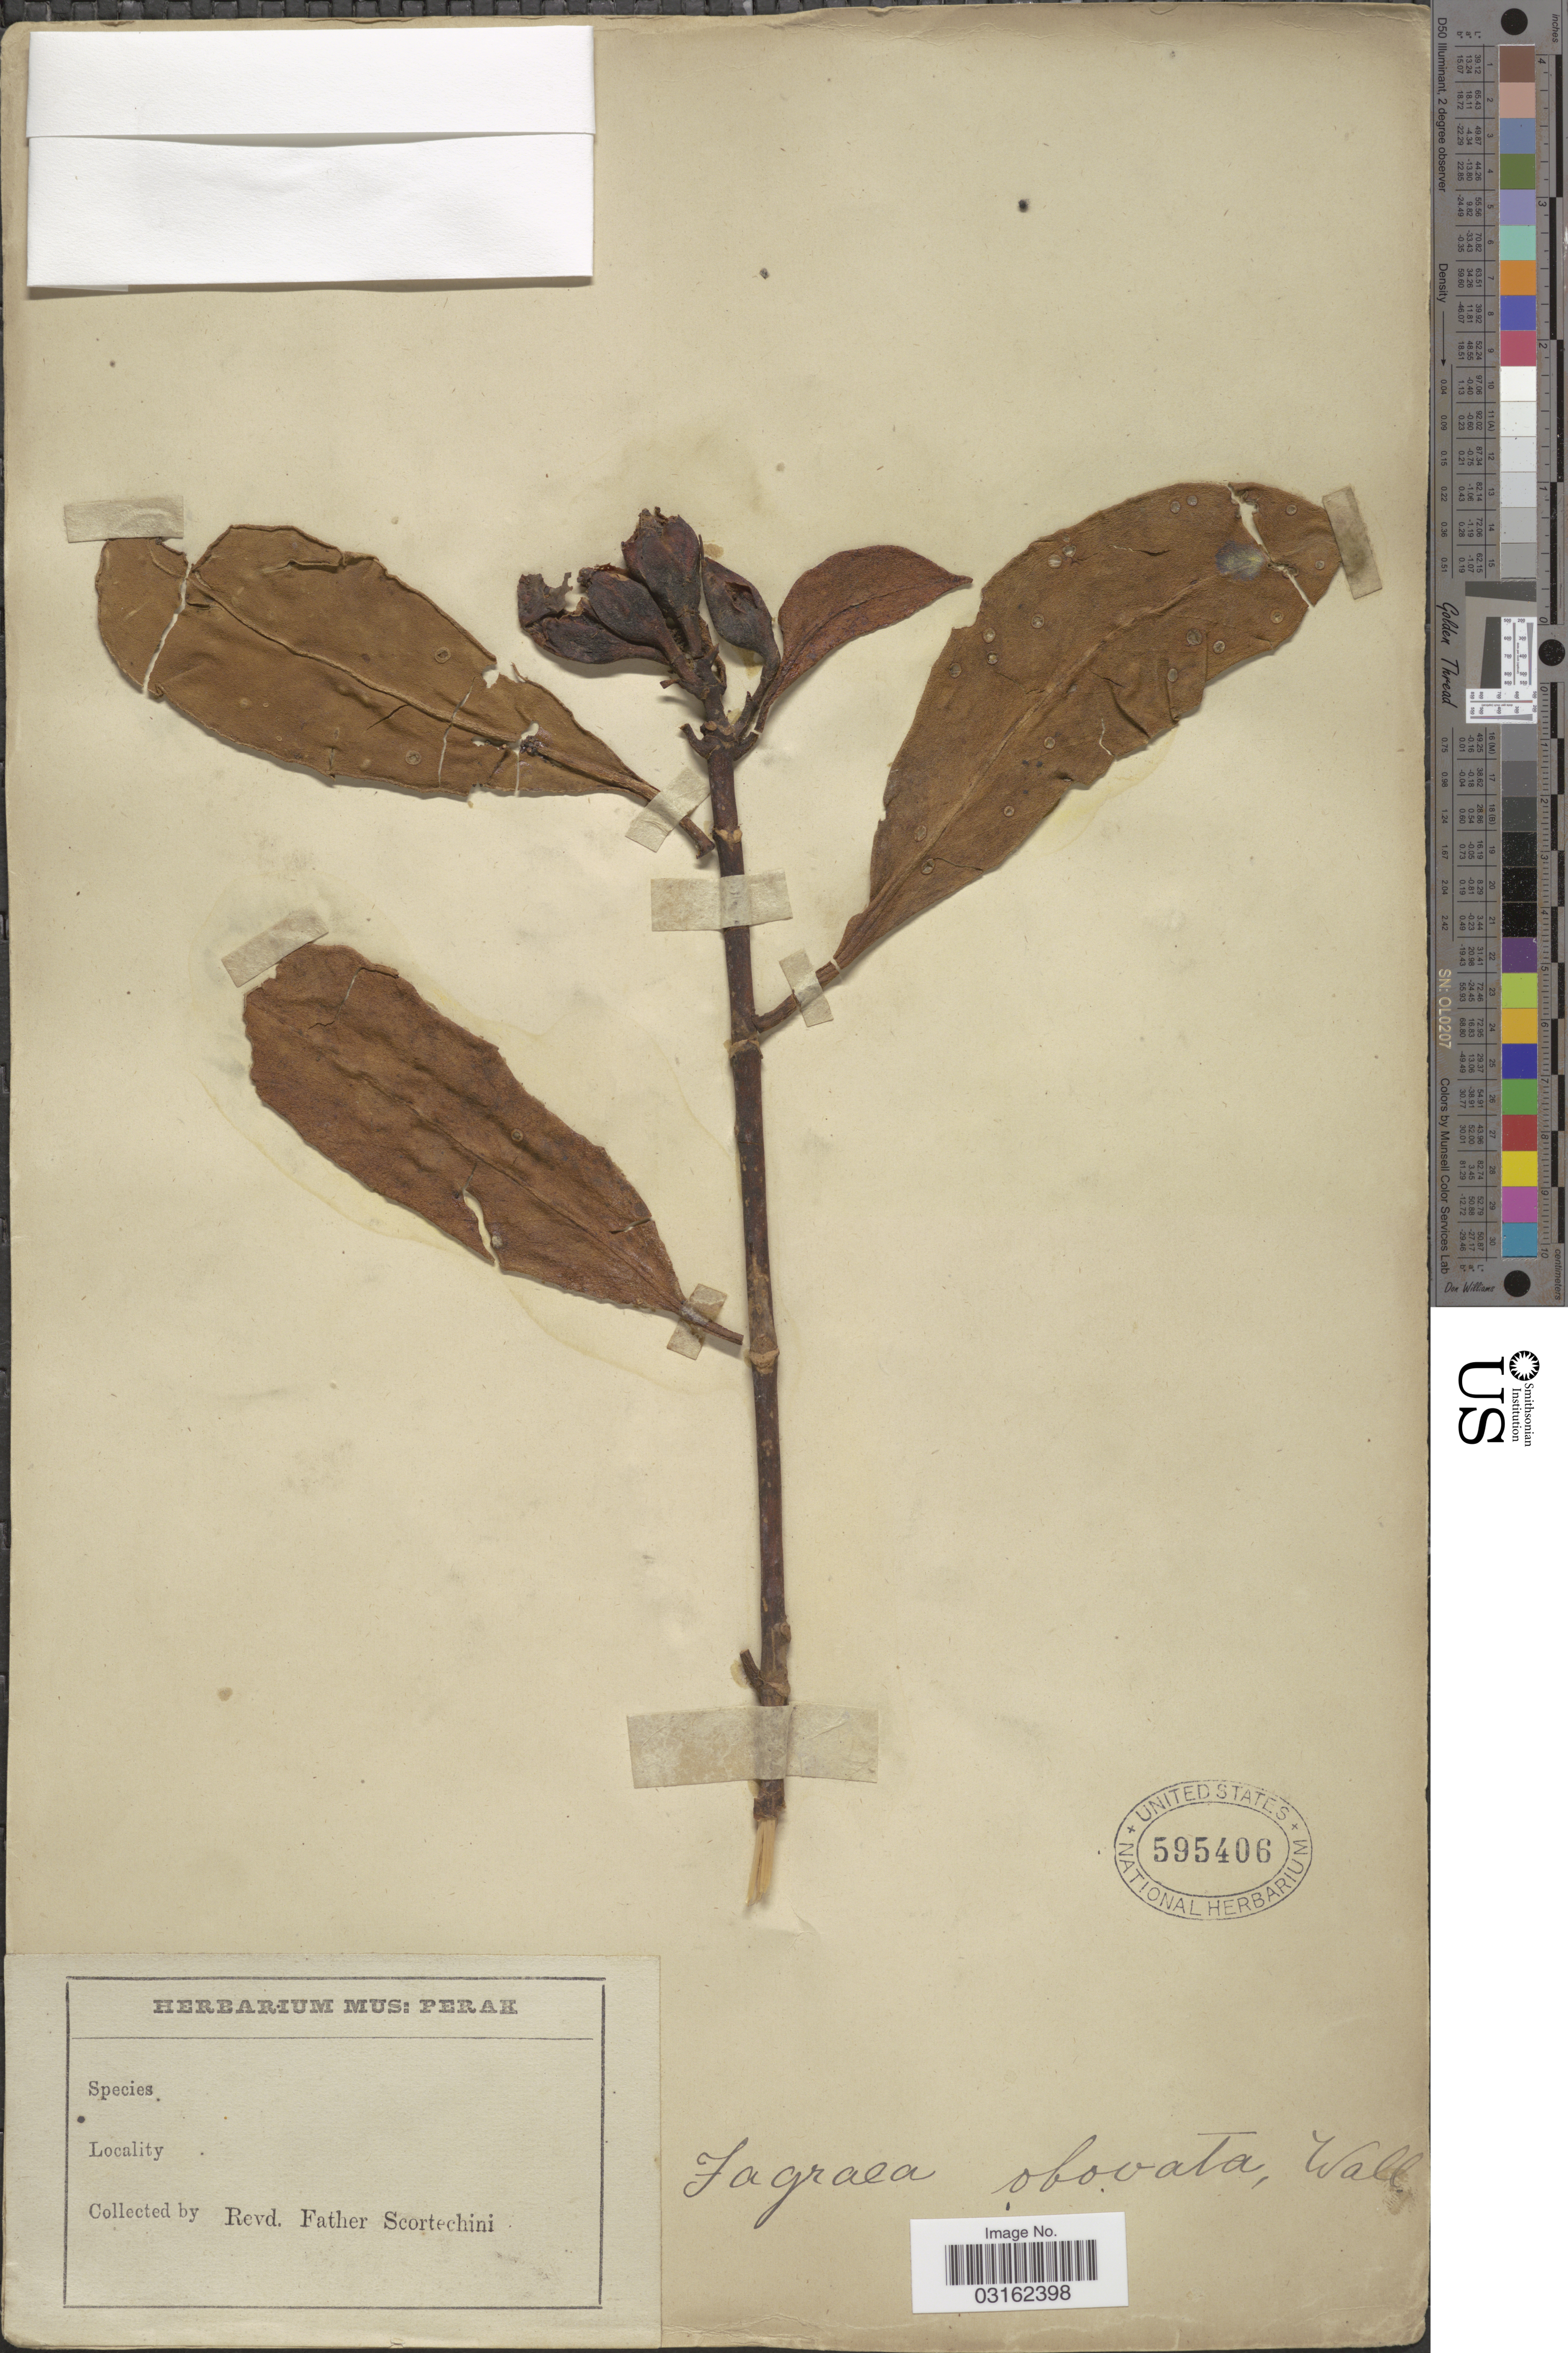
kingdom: Plantae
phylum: Tracheophyta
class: Magnoliopsida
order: Gentianales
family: Gentianaceae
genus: Fagraea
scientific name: Fagraea obovata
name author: Wall.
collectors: Fr. Scortechini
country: Malaysia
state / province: Perak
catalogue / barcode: US 595406